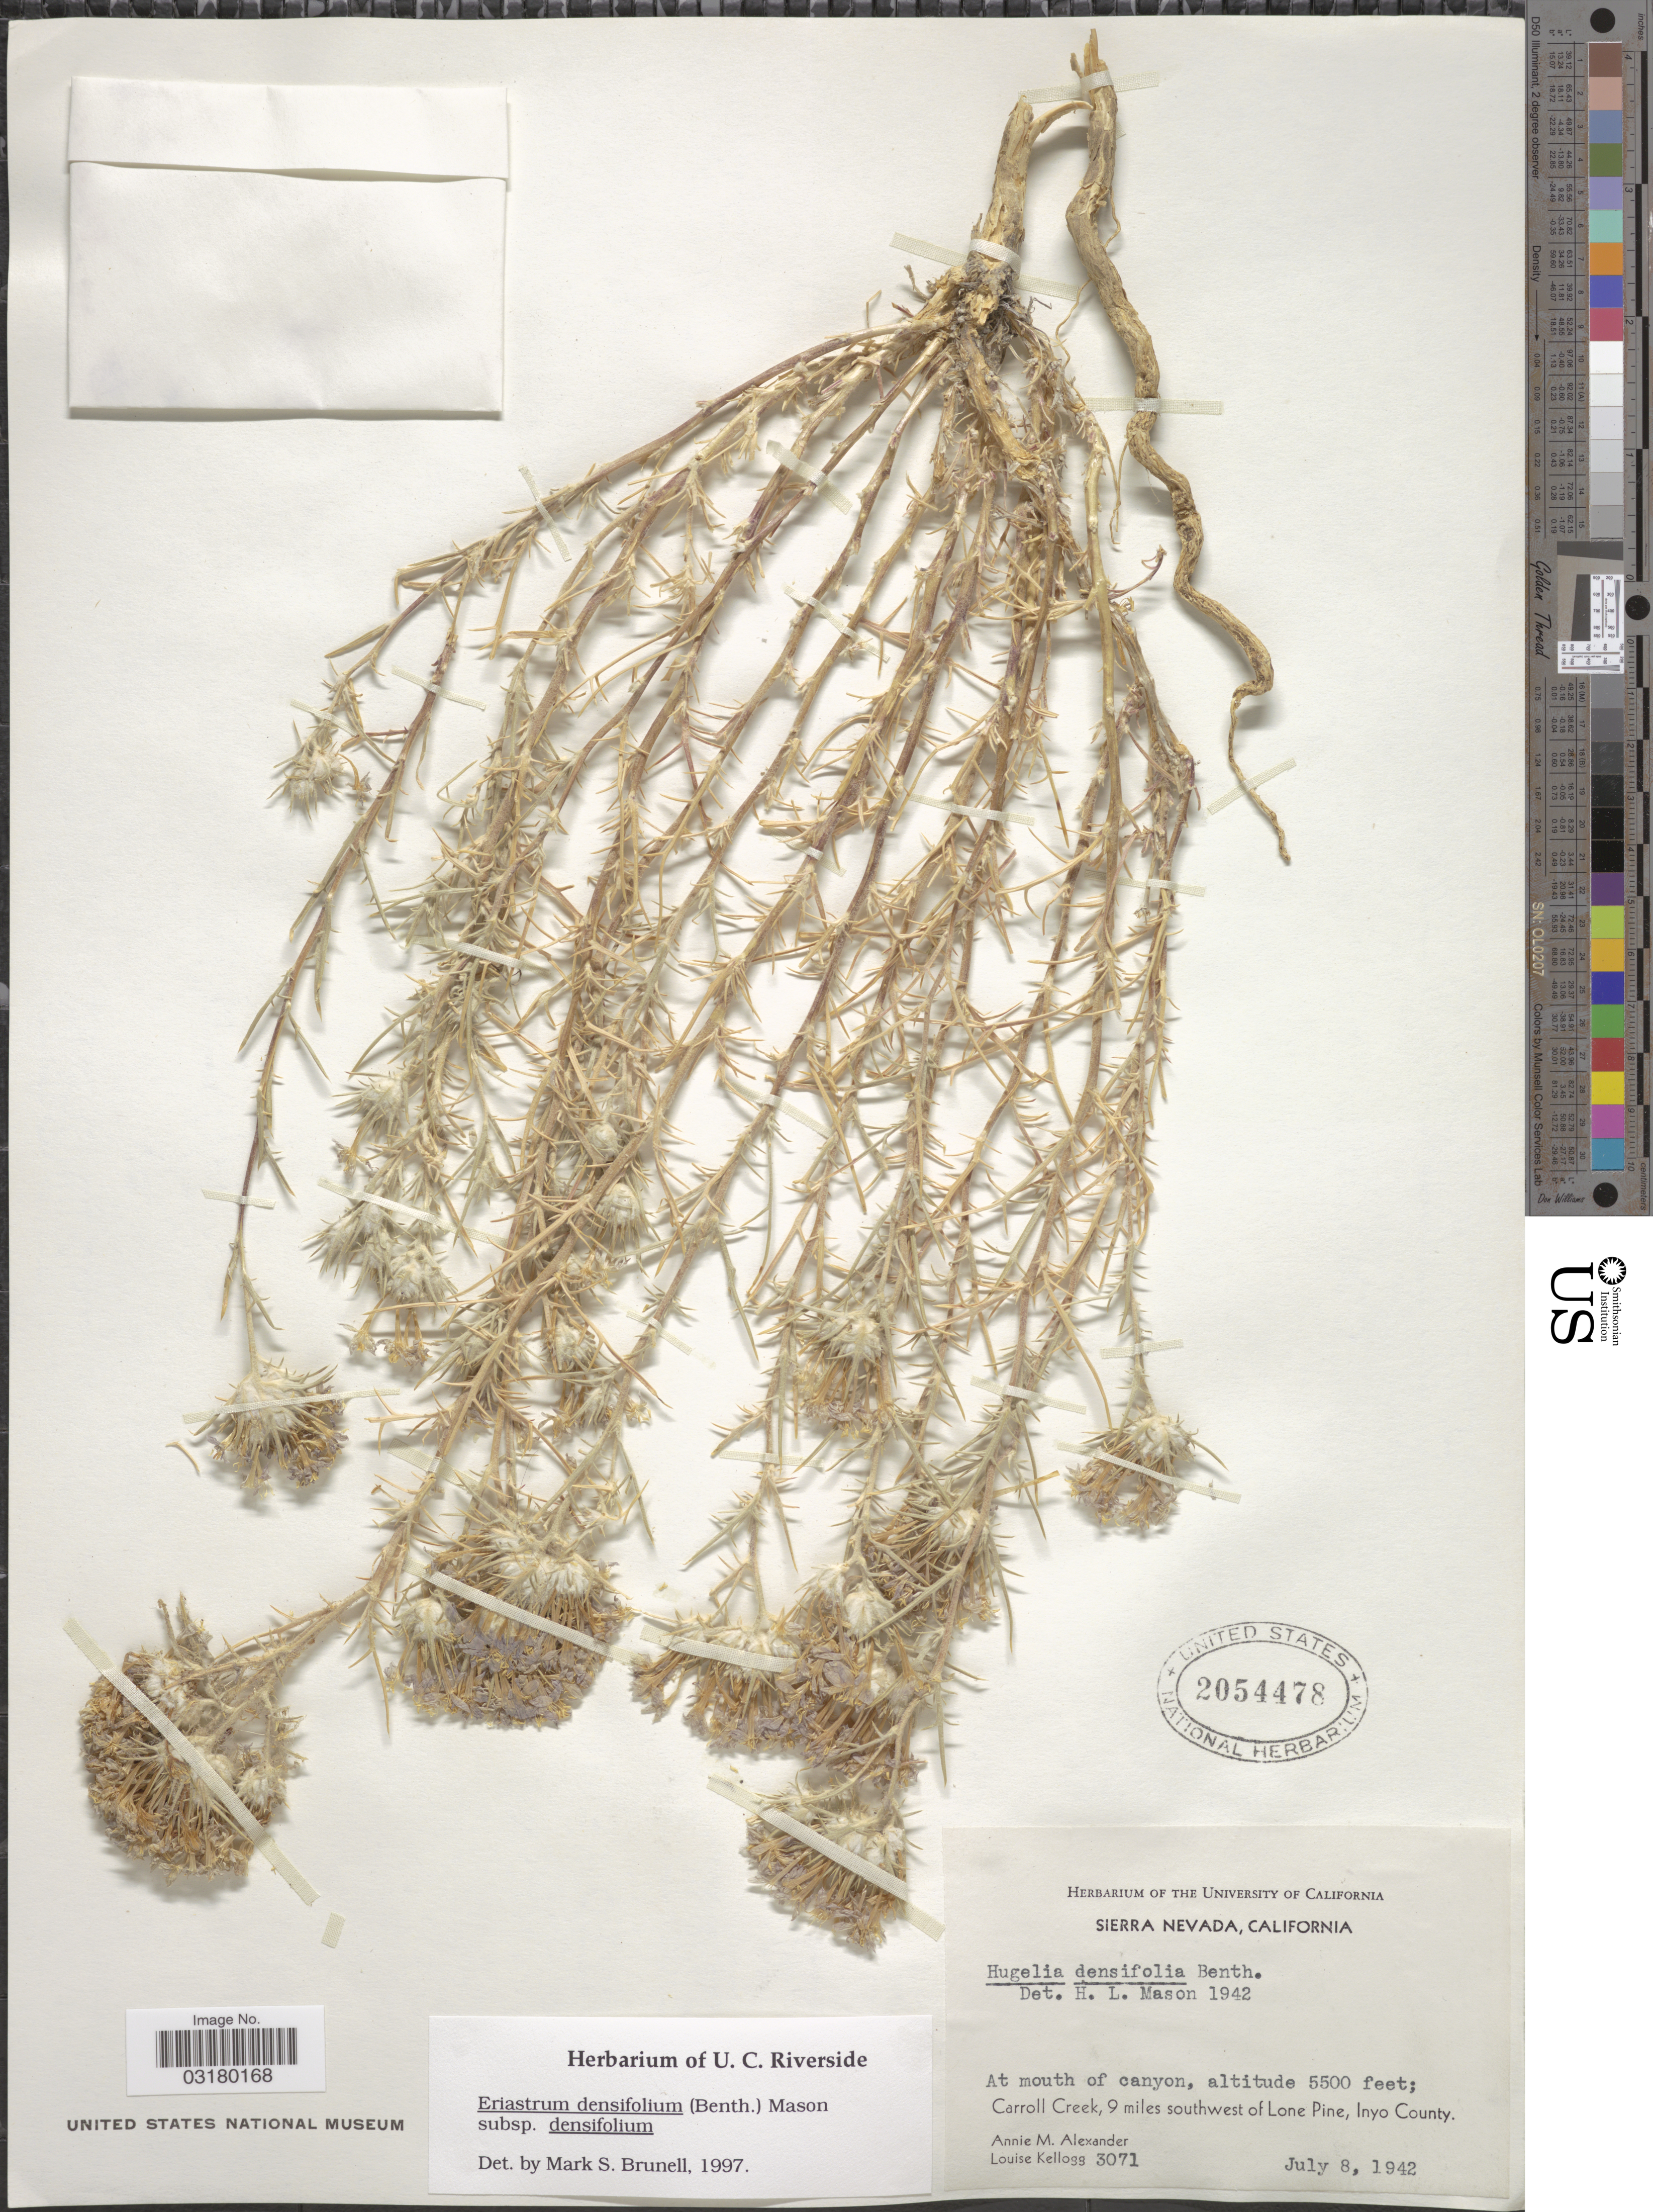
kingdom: Plantae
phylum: Tracheophyta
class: Magnoliopsida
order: Ericales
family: Polemoniaceae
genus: Eriastrum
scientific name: Eriastrum densifolium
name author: (Benth.) H. Mason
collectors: A. M. Alexander & L. Kellogg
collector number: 3071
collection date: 1942-07-08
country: United States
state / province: California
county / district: Inyo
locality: Sierra Nevada. At mouth of canyon. Carroll Creek, 9 miles southwest of Lone Pine, Inyo County.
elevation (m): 1676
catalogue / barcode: US 2054478